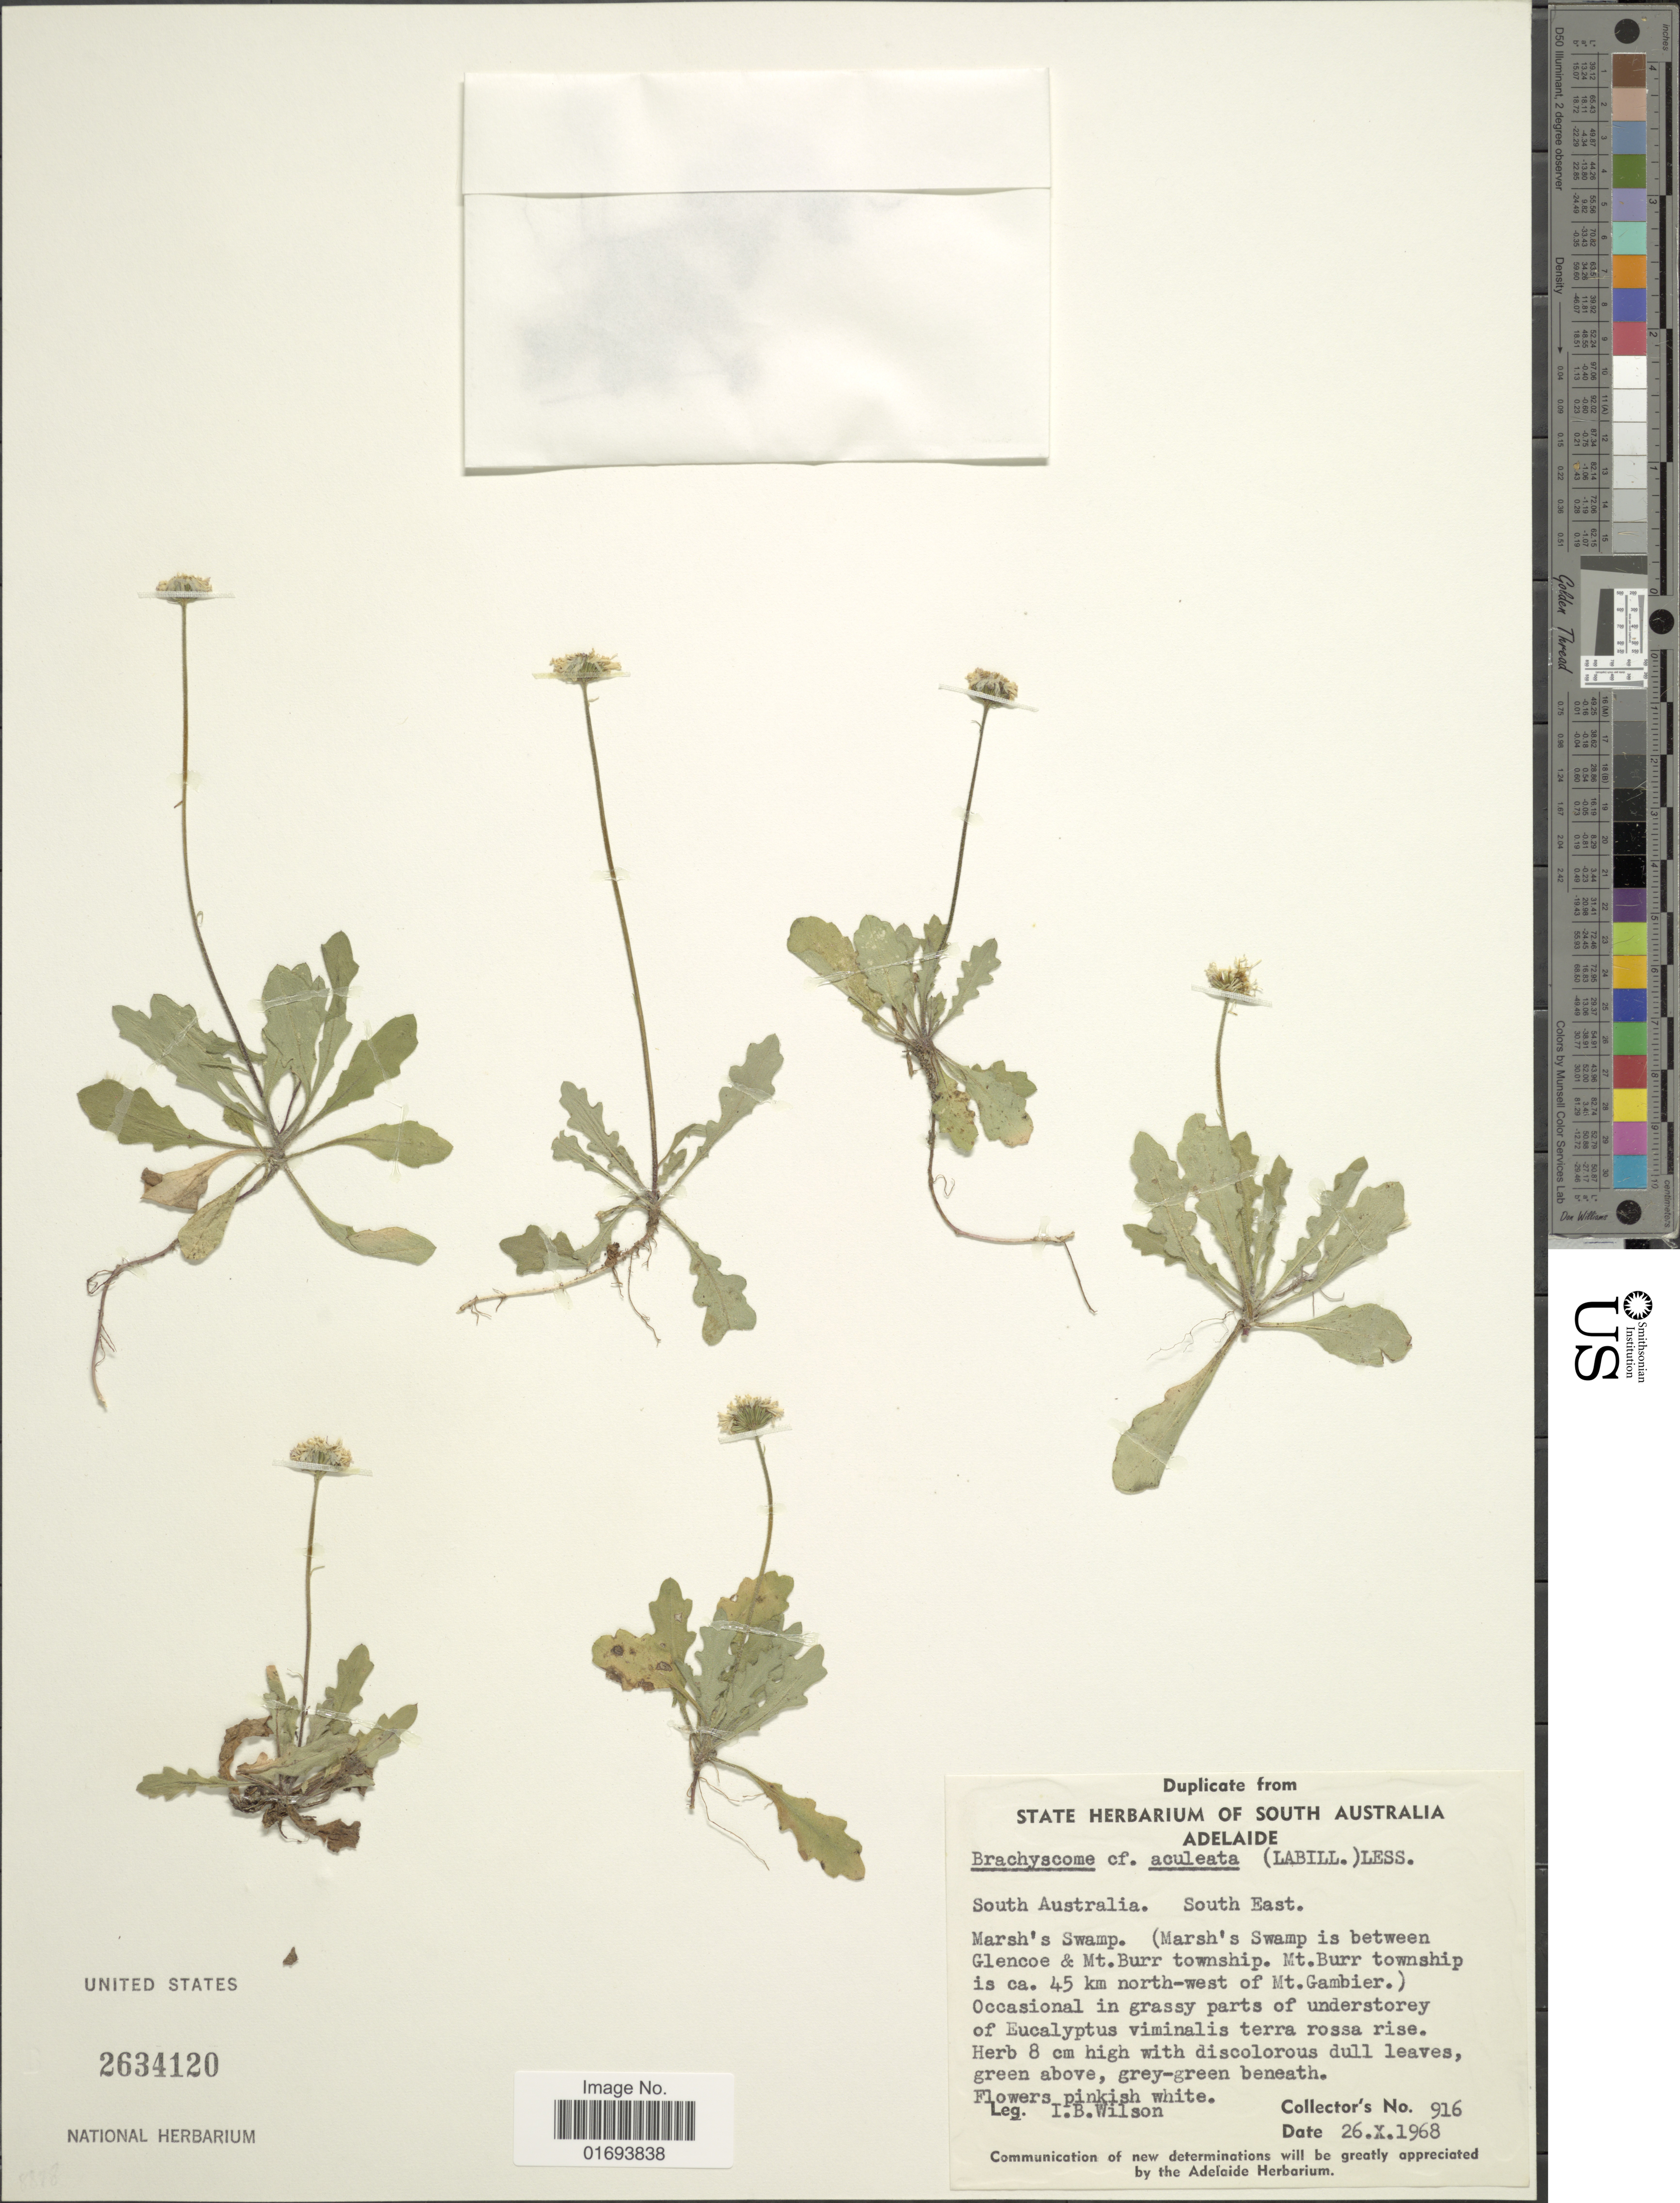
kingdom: Plantae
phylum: Tracheophyta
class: Magnoliopsida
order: Asterales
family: Asteraceae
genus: Brachyscome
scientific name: Brachyscome aculeata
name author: (Labill.) Less.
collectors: I. B. Wilson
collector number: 916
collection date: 1968-10-26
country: Australia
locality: South Australia. South East, Marsh's Swamp. (Marsh's Swamp is between Glecoe & Mt. Burr township. Mt. Burr township is ca. 45 km north-west of Mt. Gambier.)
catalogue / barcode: US 2634120